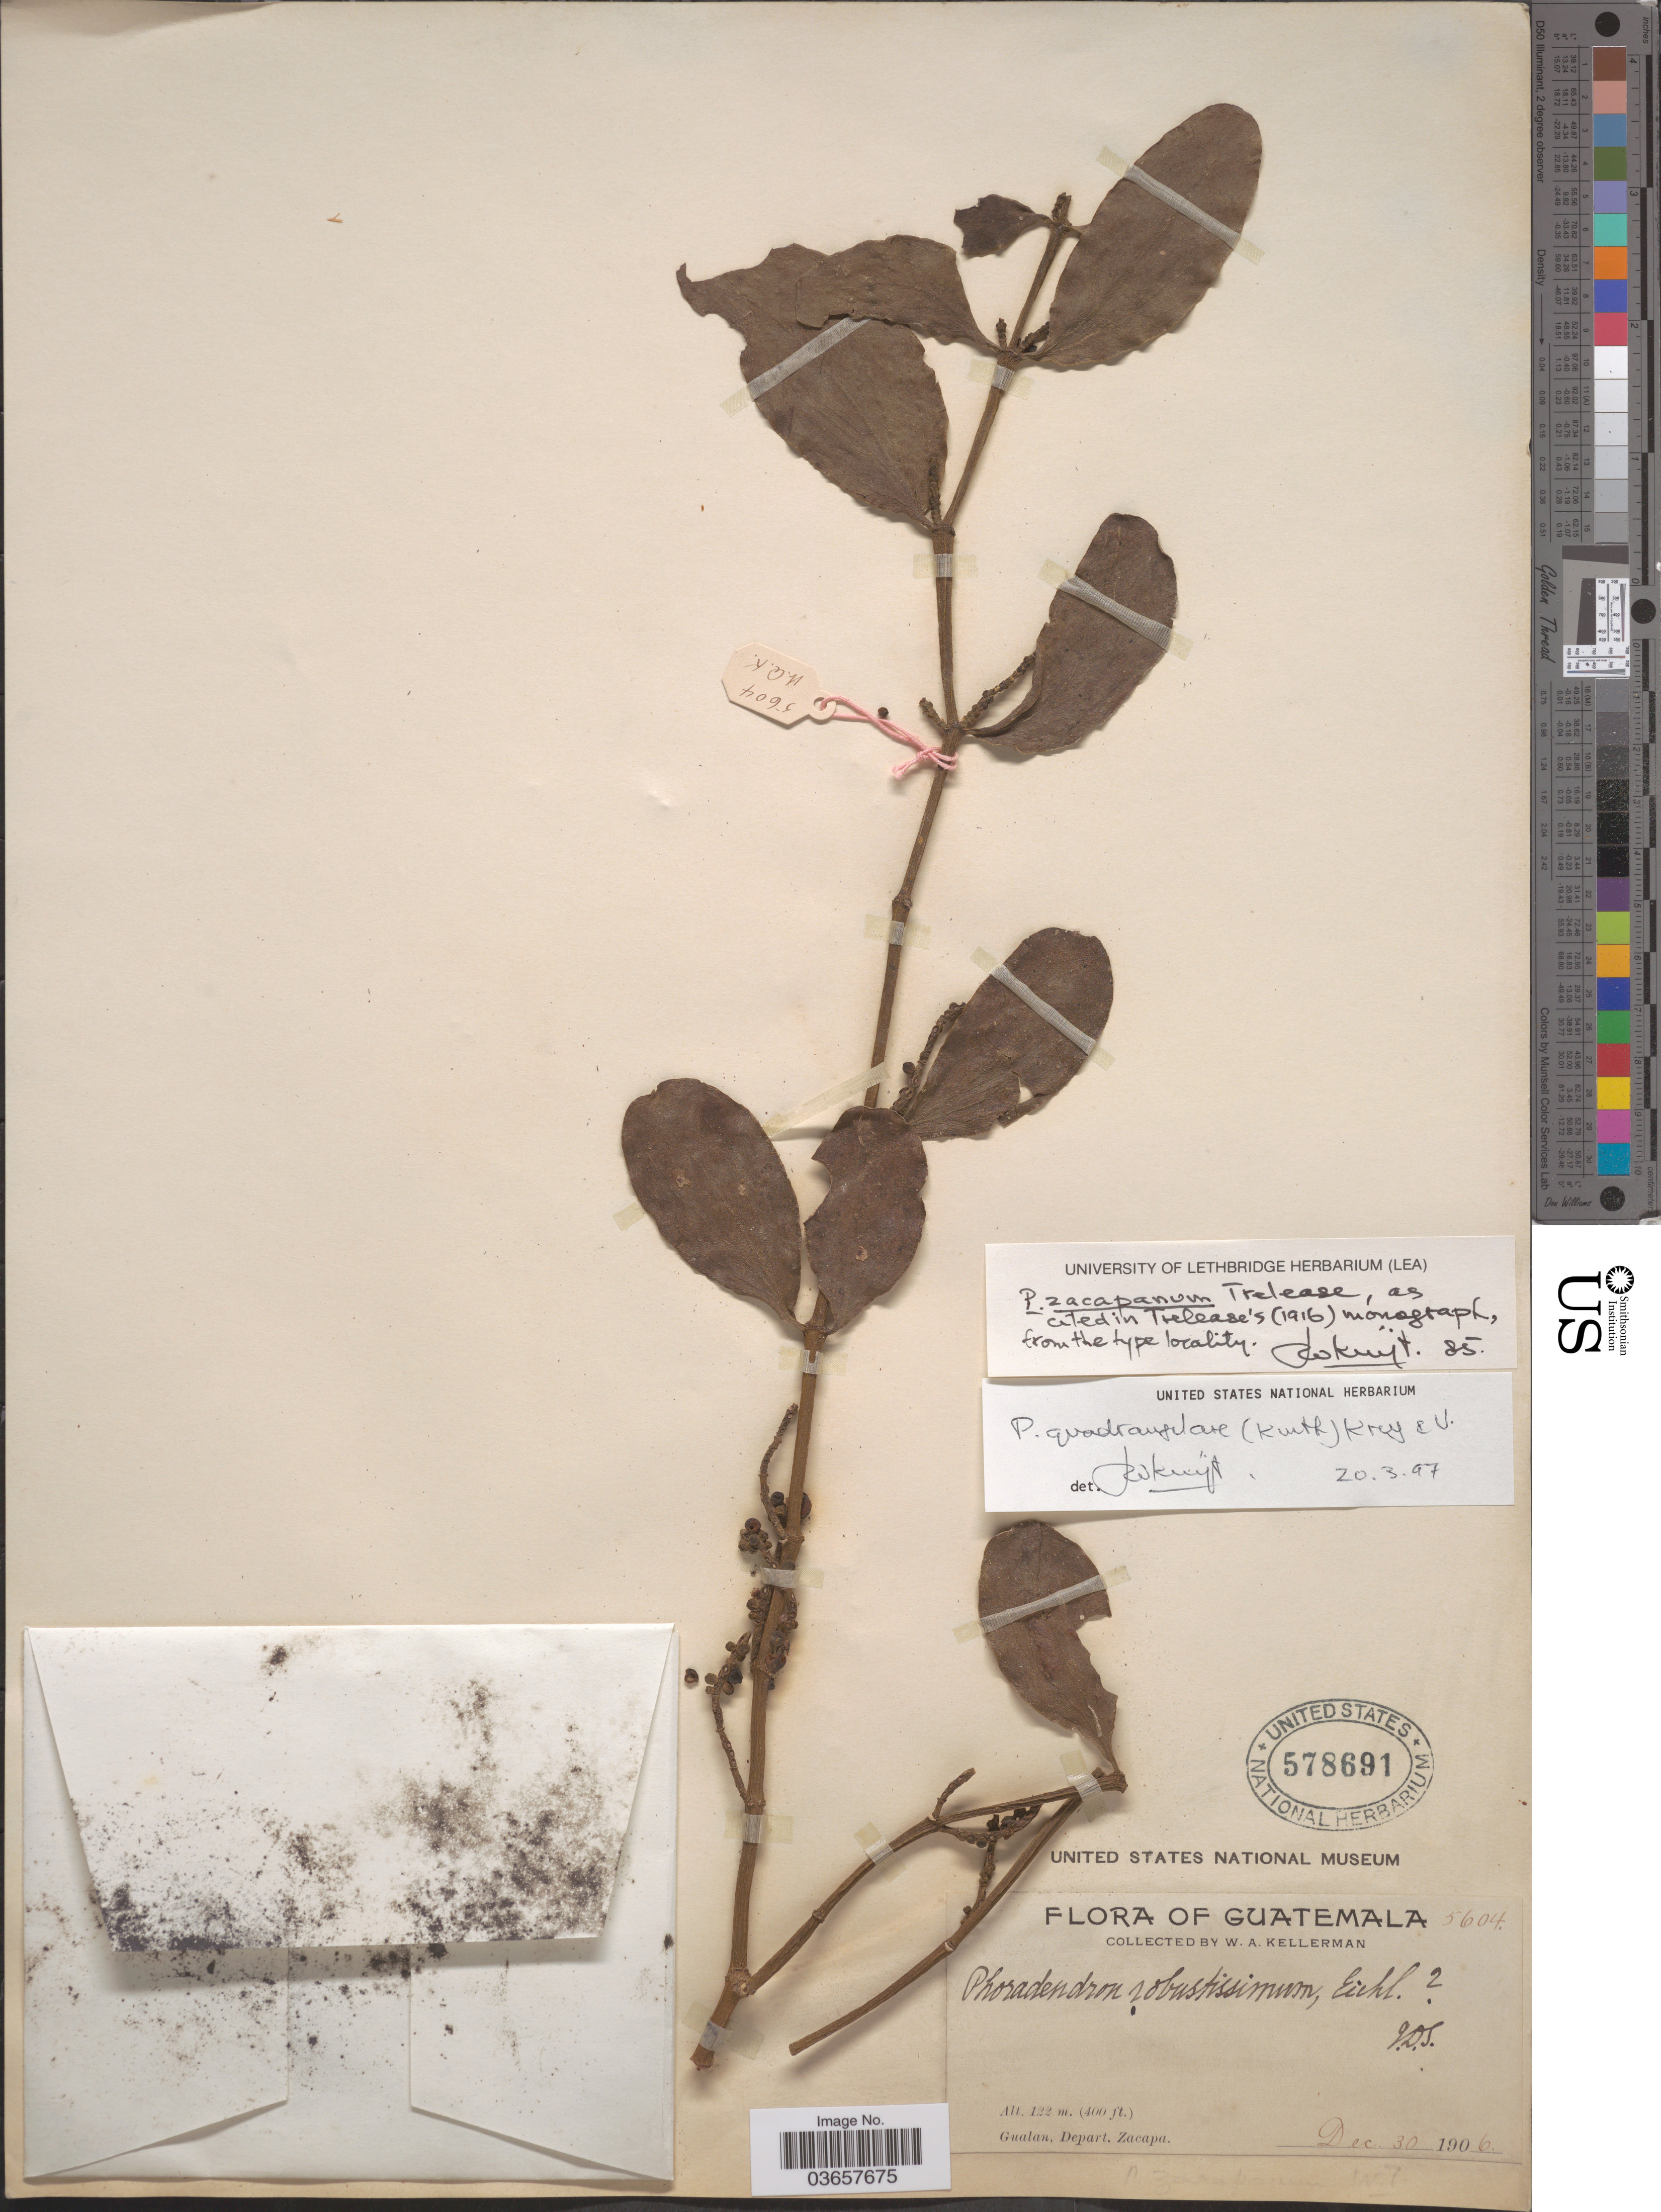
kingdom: Plantae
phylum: Tracheophyta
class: Magnoliopsida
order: Santalales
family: Viscaceae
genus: Phoradendron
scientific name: Phoradendron quadrangulare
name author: (Kunth) Griseb.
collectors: W. Kellerman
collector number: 5604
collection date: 1906-12-30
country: Guatemala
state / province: Zacapa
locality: Gualan, Depart. Zacapa.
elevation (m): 122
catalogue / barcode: US 578691